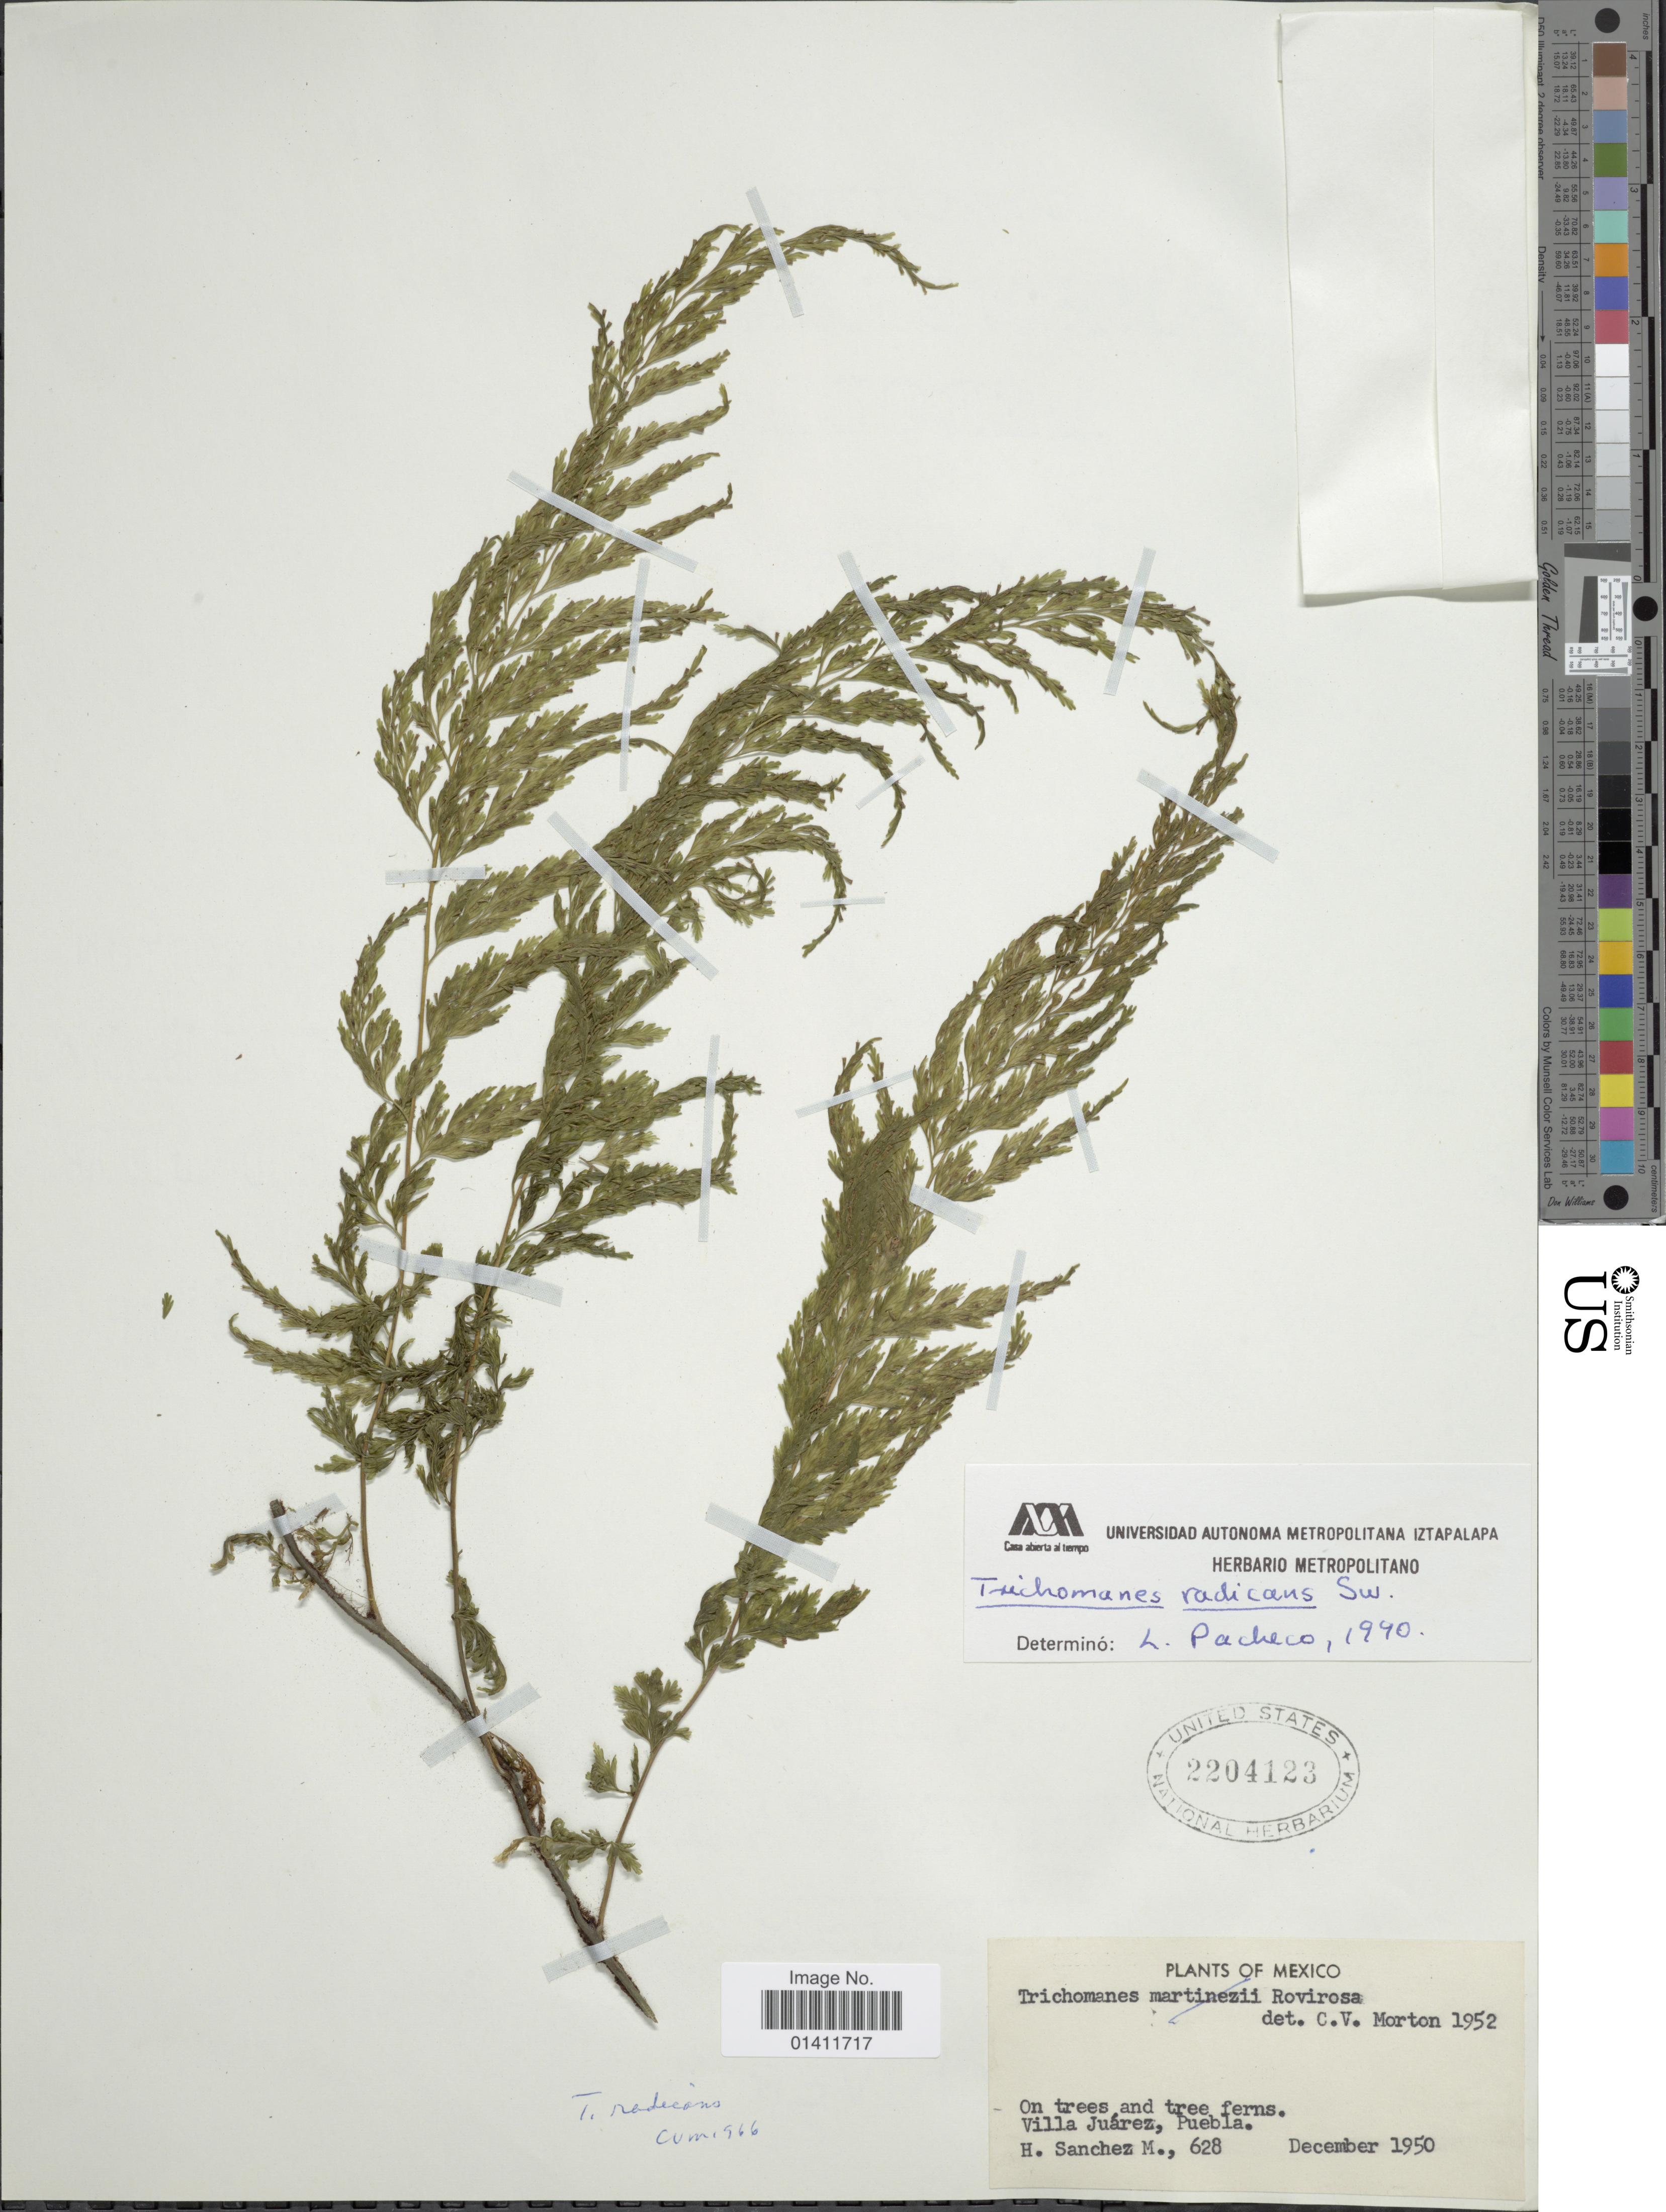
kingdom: Plantae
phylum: Tracheophyta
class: Polypodiopsida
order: Hymenophyllales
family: Hymenophyllaceae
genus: Vandenboschia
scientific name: Vandenboschia radicans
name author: (Sw.) Copel.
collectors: H. Sánchez-Mejorada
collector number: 628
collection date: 1950-12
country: Mexico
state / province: Puebla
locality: Villa Juarez.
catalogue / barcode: US 2204123